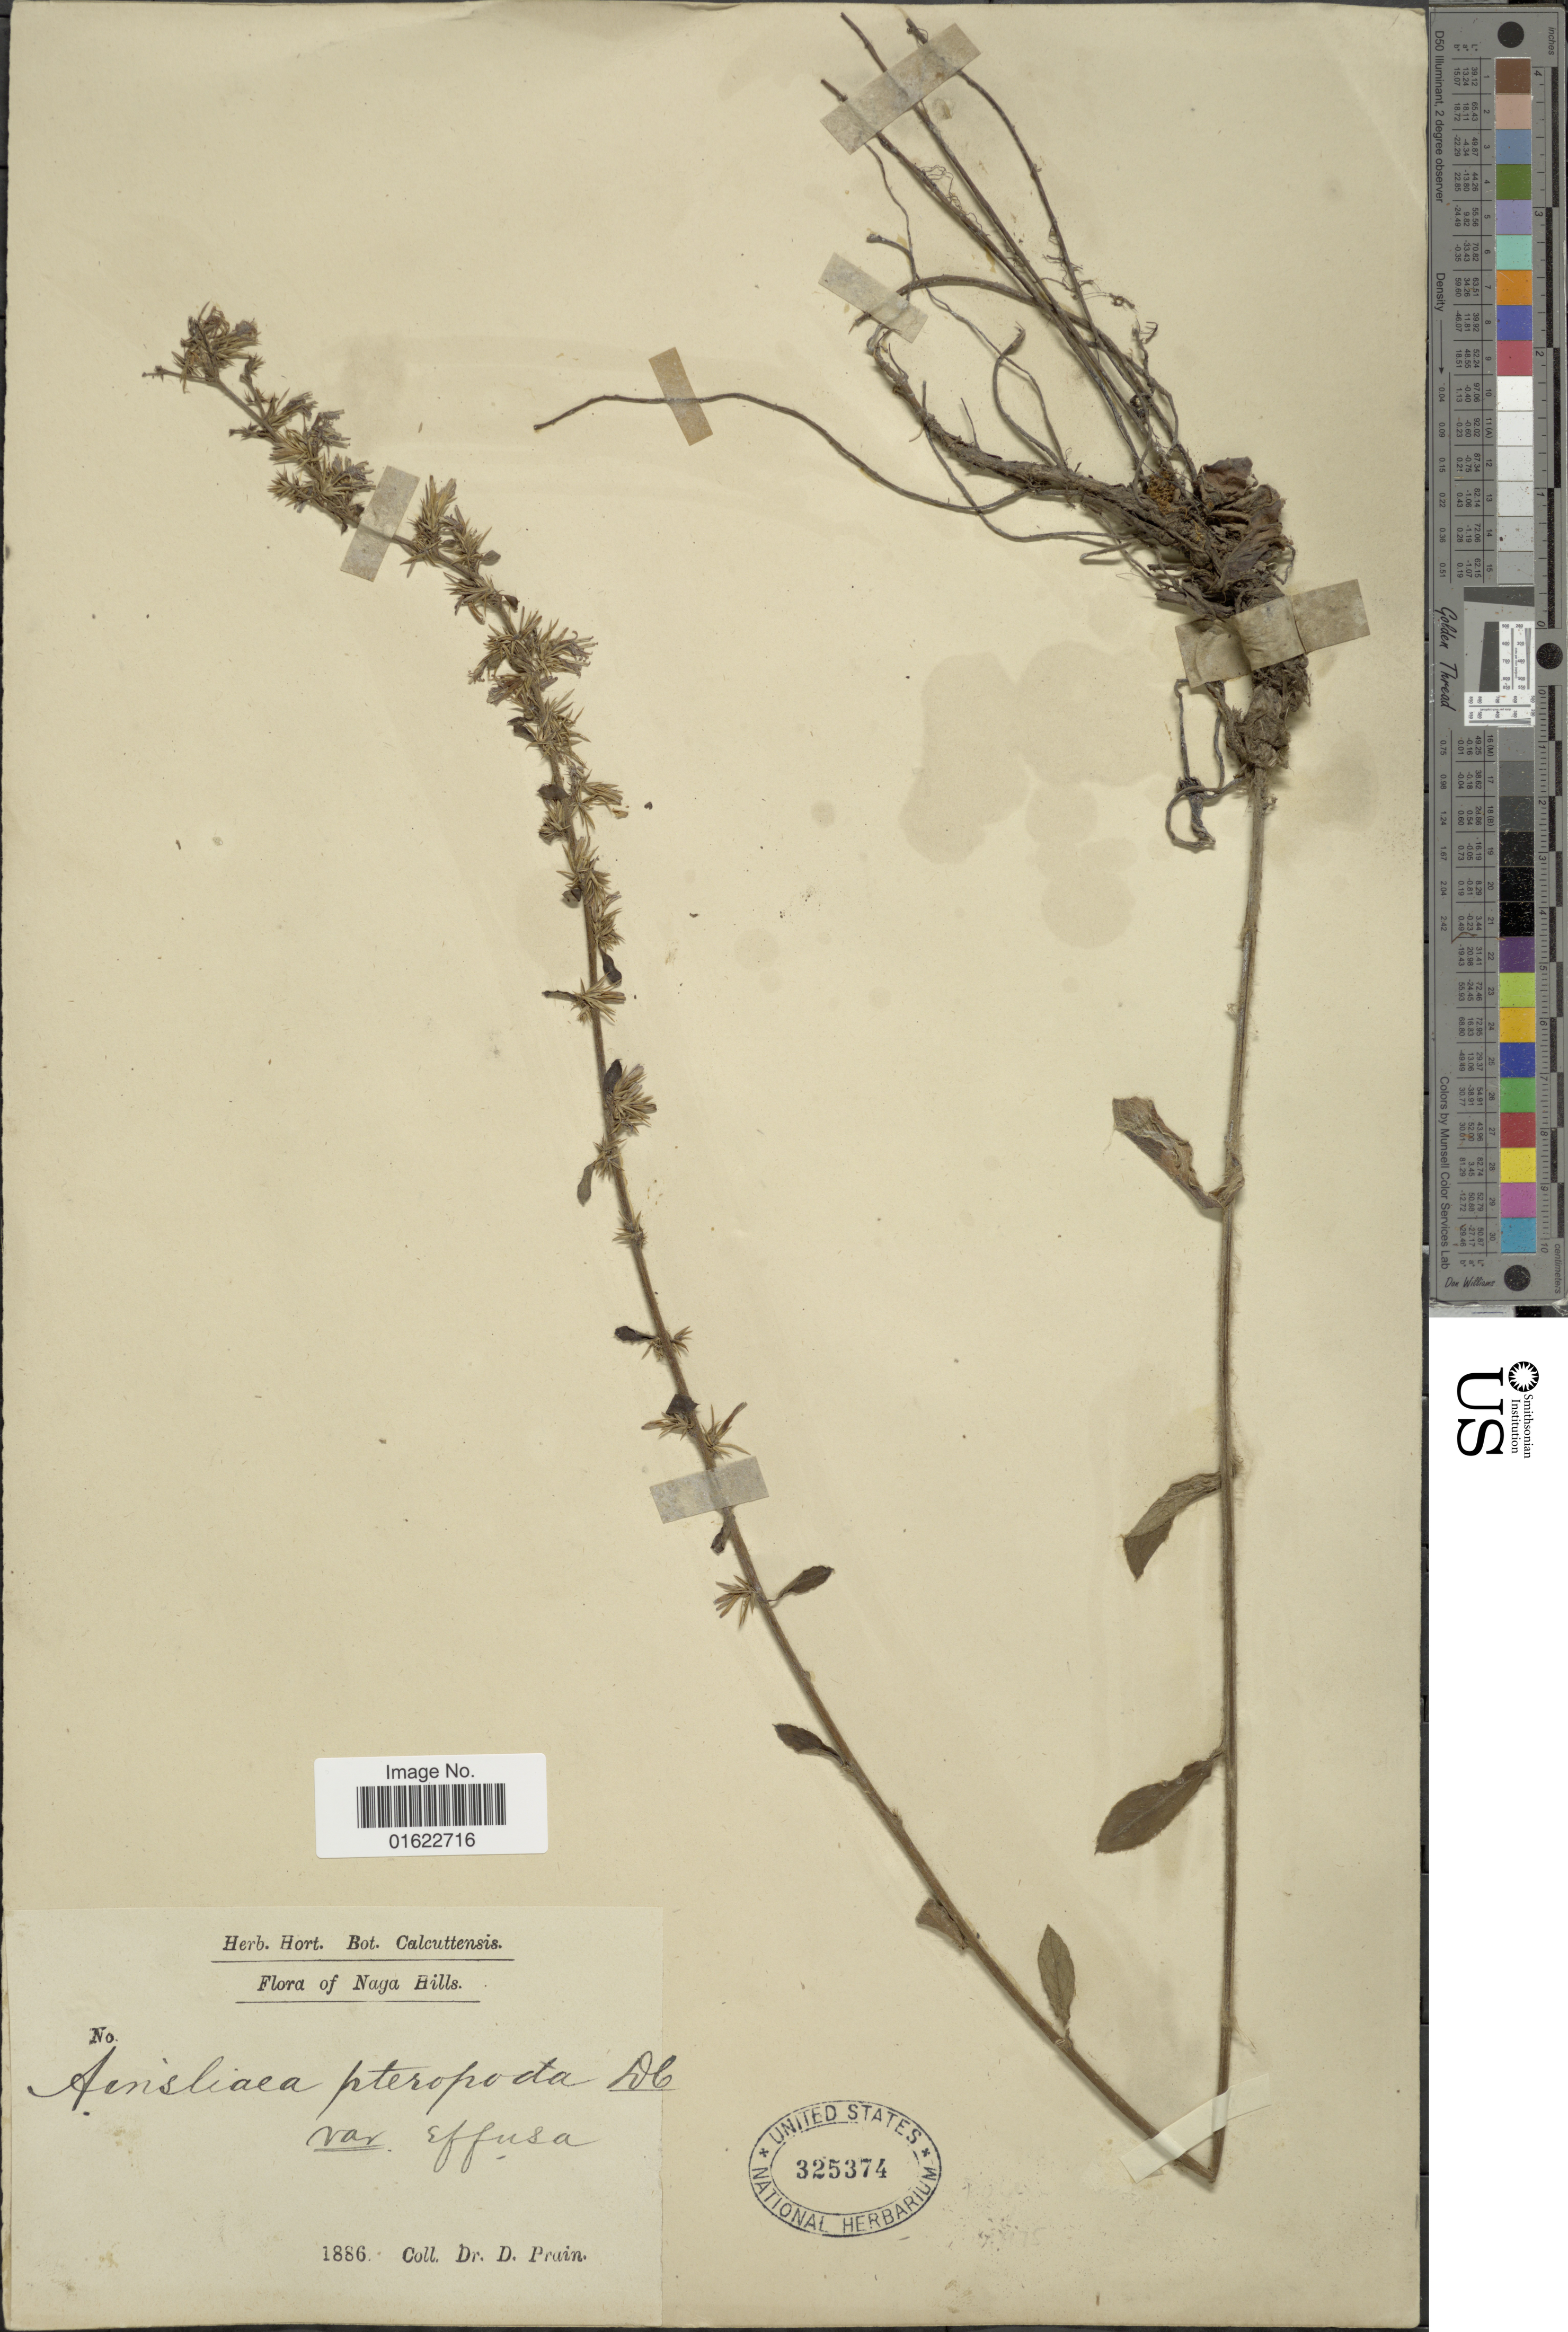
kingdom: Plantae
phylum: Tracheophyta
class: Magnoliopsida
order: Asterales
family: Asteraceae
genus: Ainsliaea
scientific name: Ainsliaea latifolia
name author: (D. Don) Sch. Bip.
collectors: D. Prain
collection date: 1886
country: India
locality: Naga Hills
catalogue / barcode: US 325374